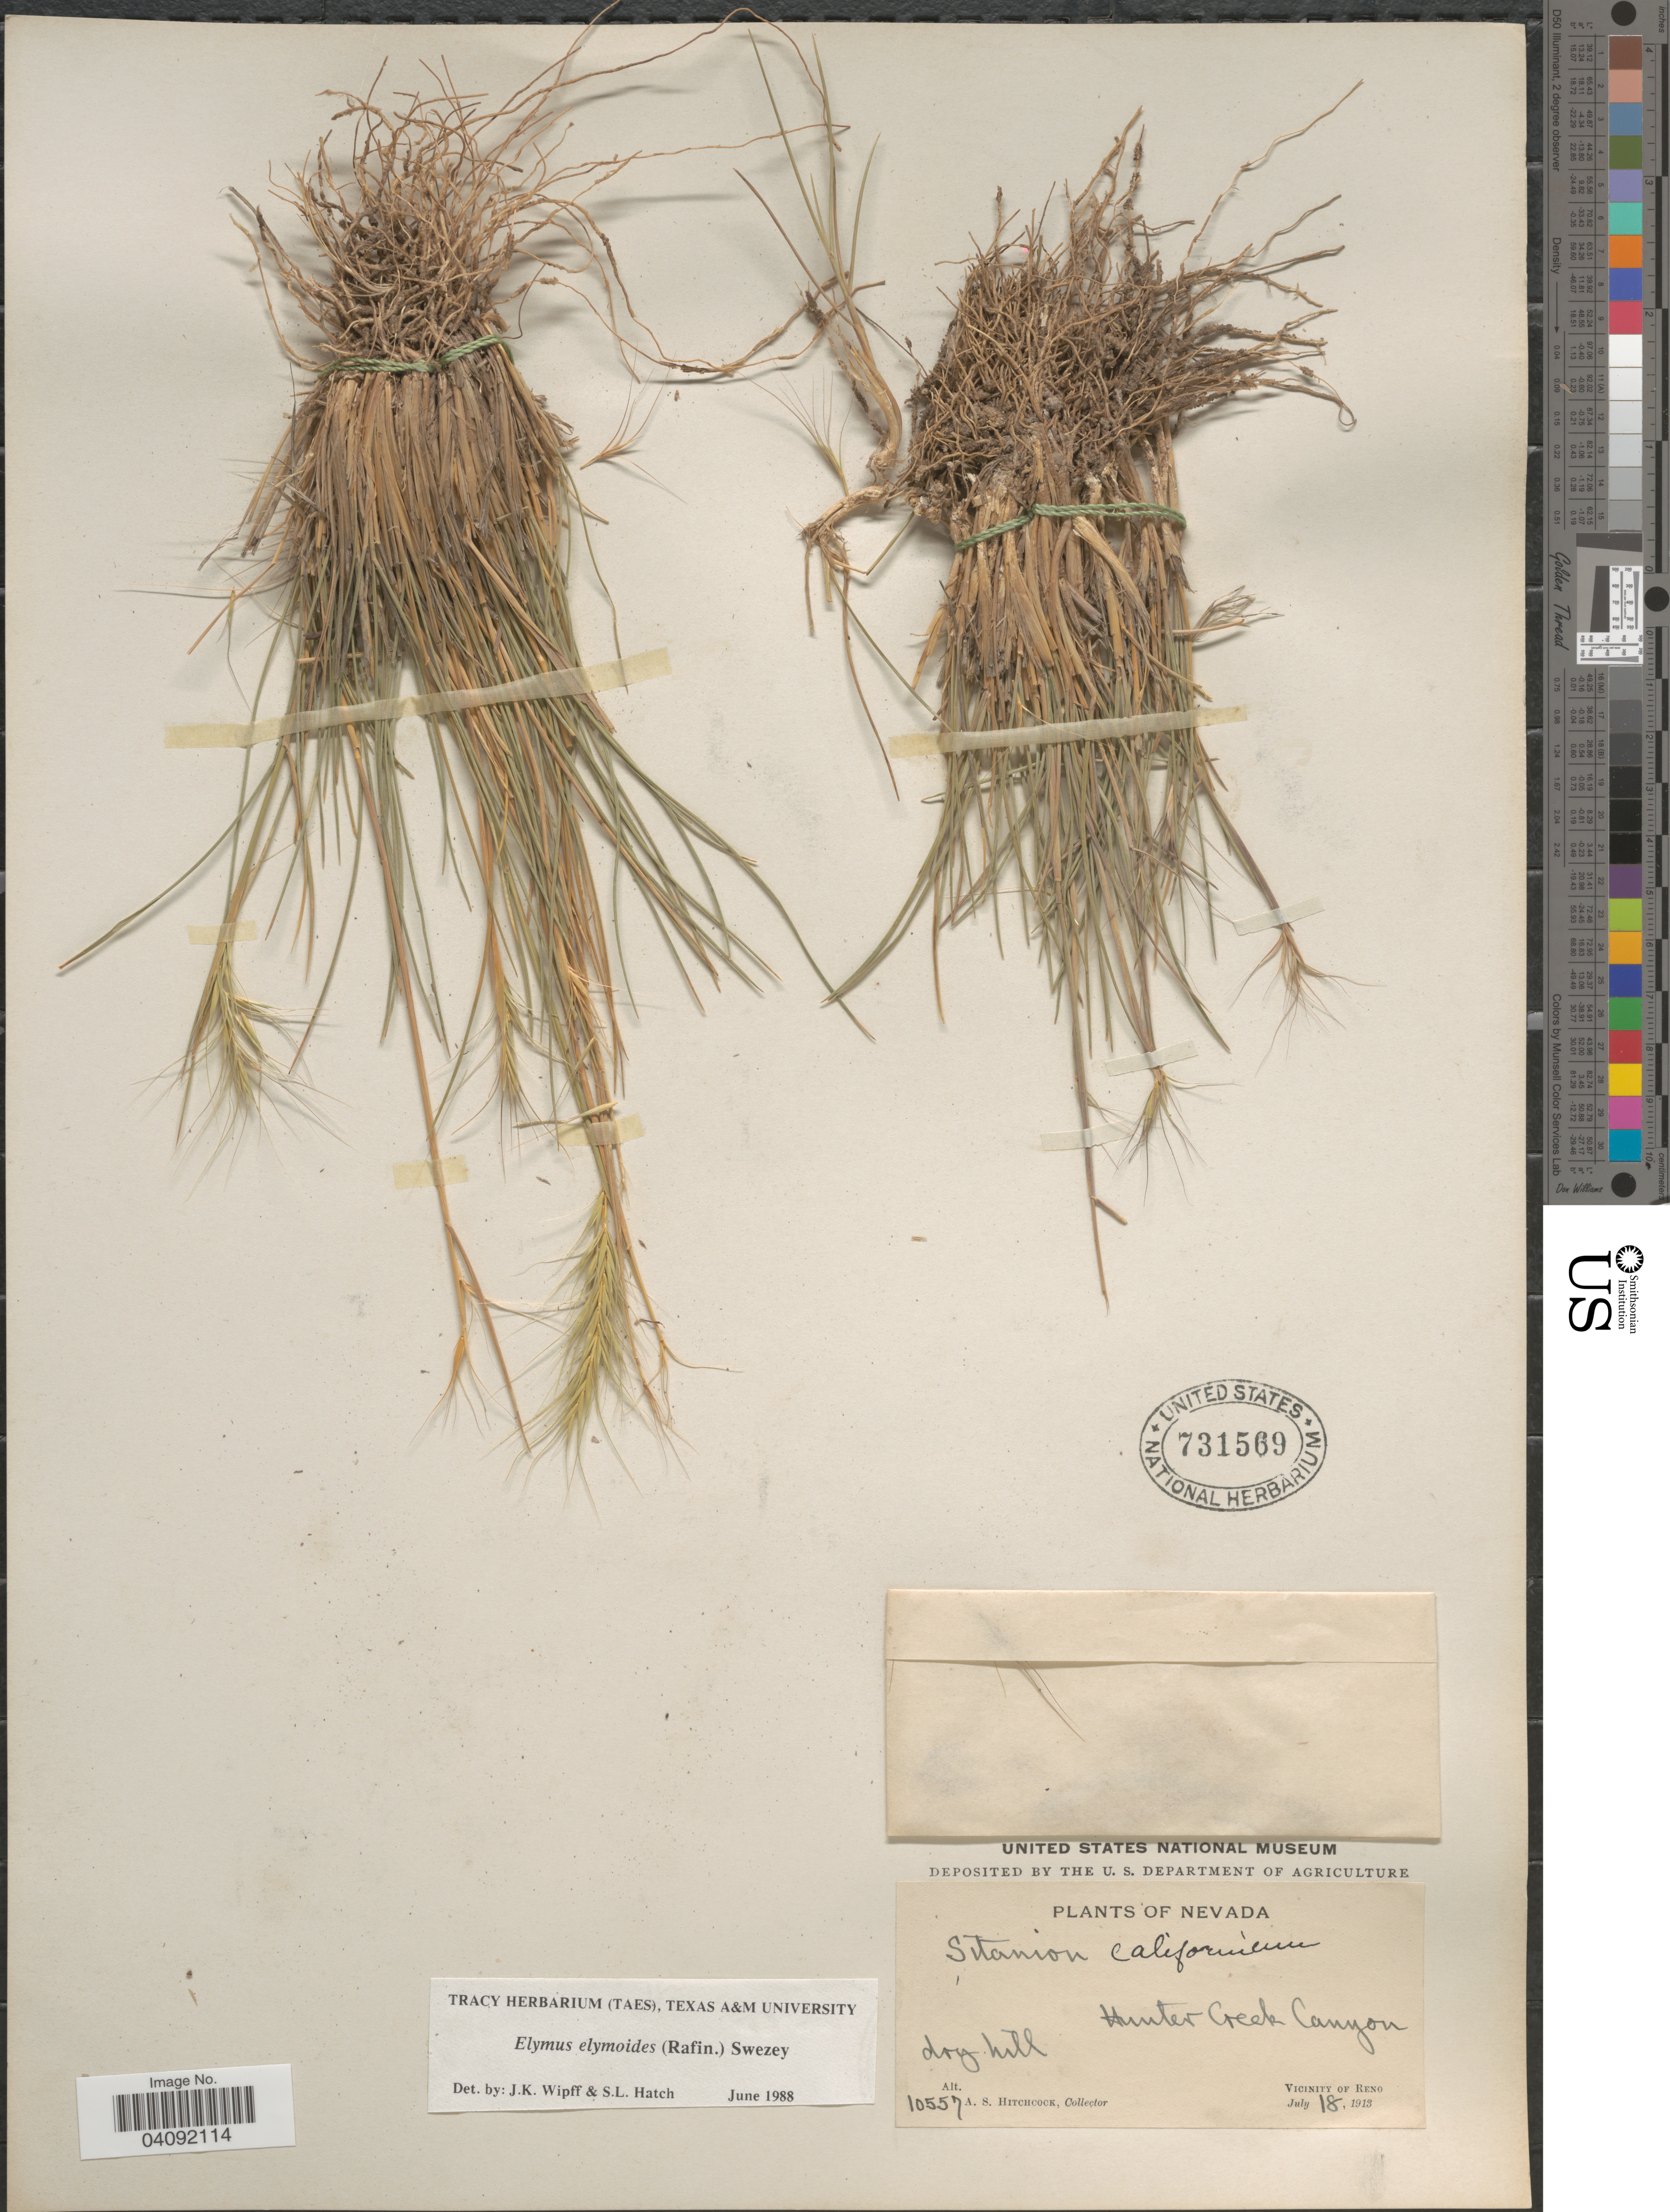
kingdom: Plantae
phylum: Tracheophyta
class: Liliopsida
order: Poales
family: Poaceae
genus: Elymus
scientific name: Elymus elymoides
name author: (Raf.) Swezey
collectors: A. S. Hitchcock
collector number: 10557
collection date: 1913-07-18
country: United States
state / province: Nevada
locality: Hunter Creek Canyon. Vicinity of Reno.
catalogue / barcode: US 731569